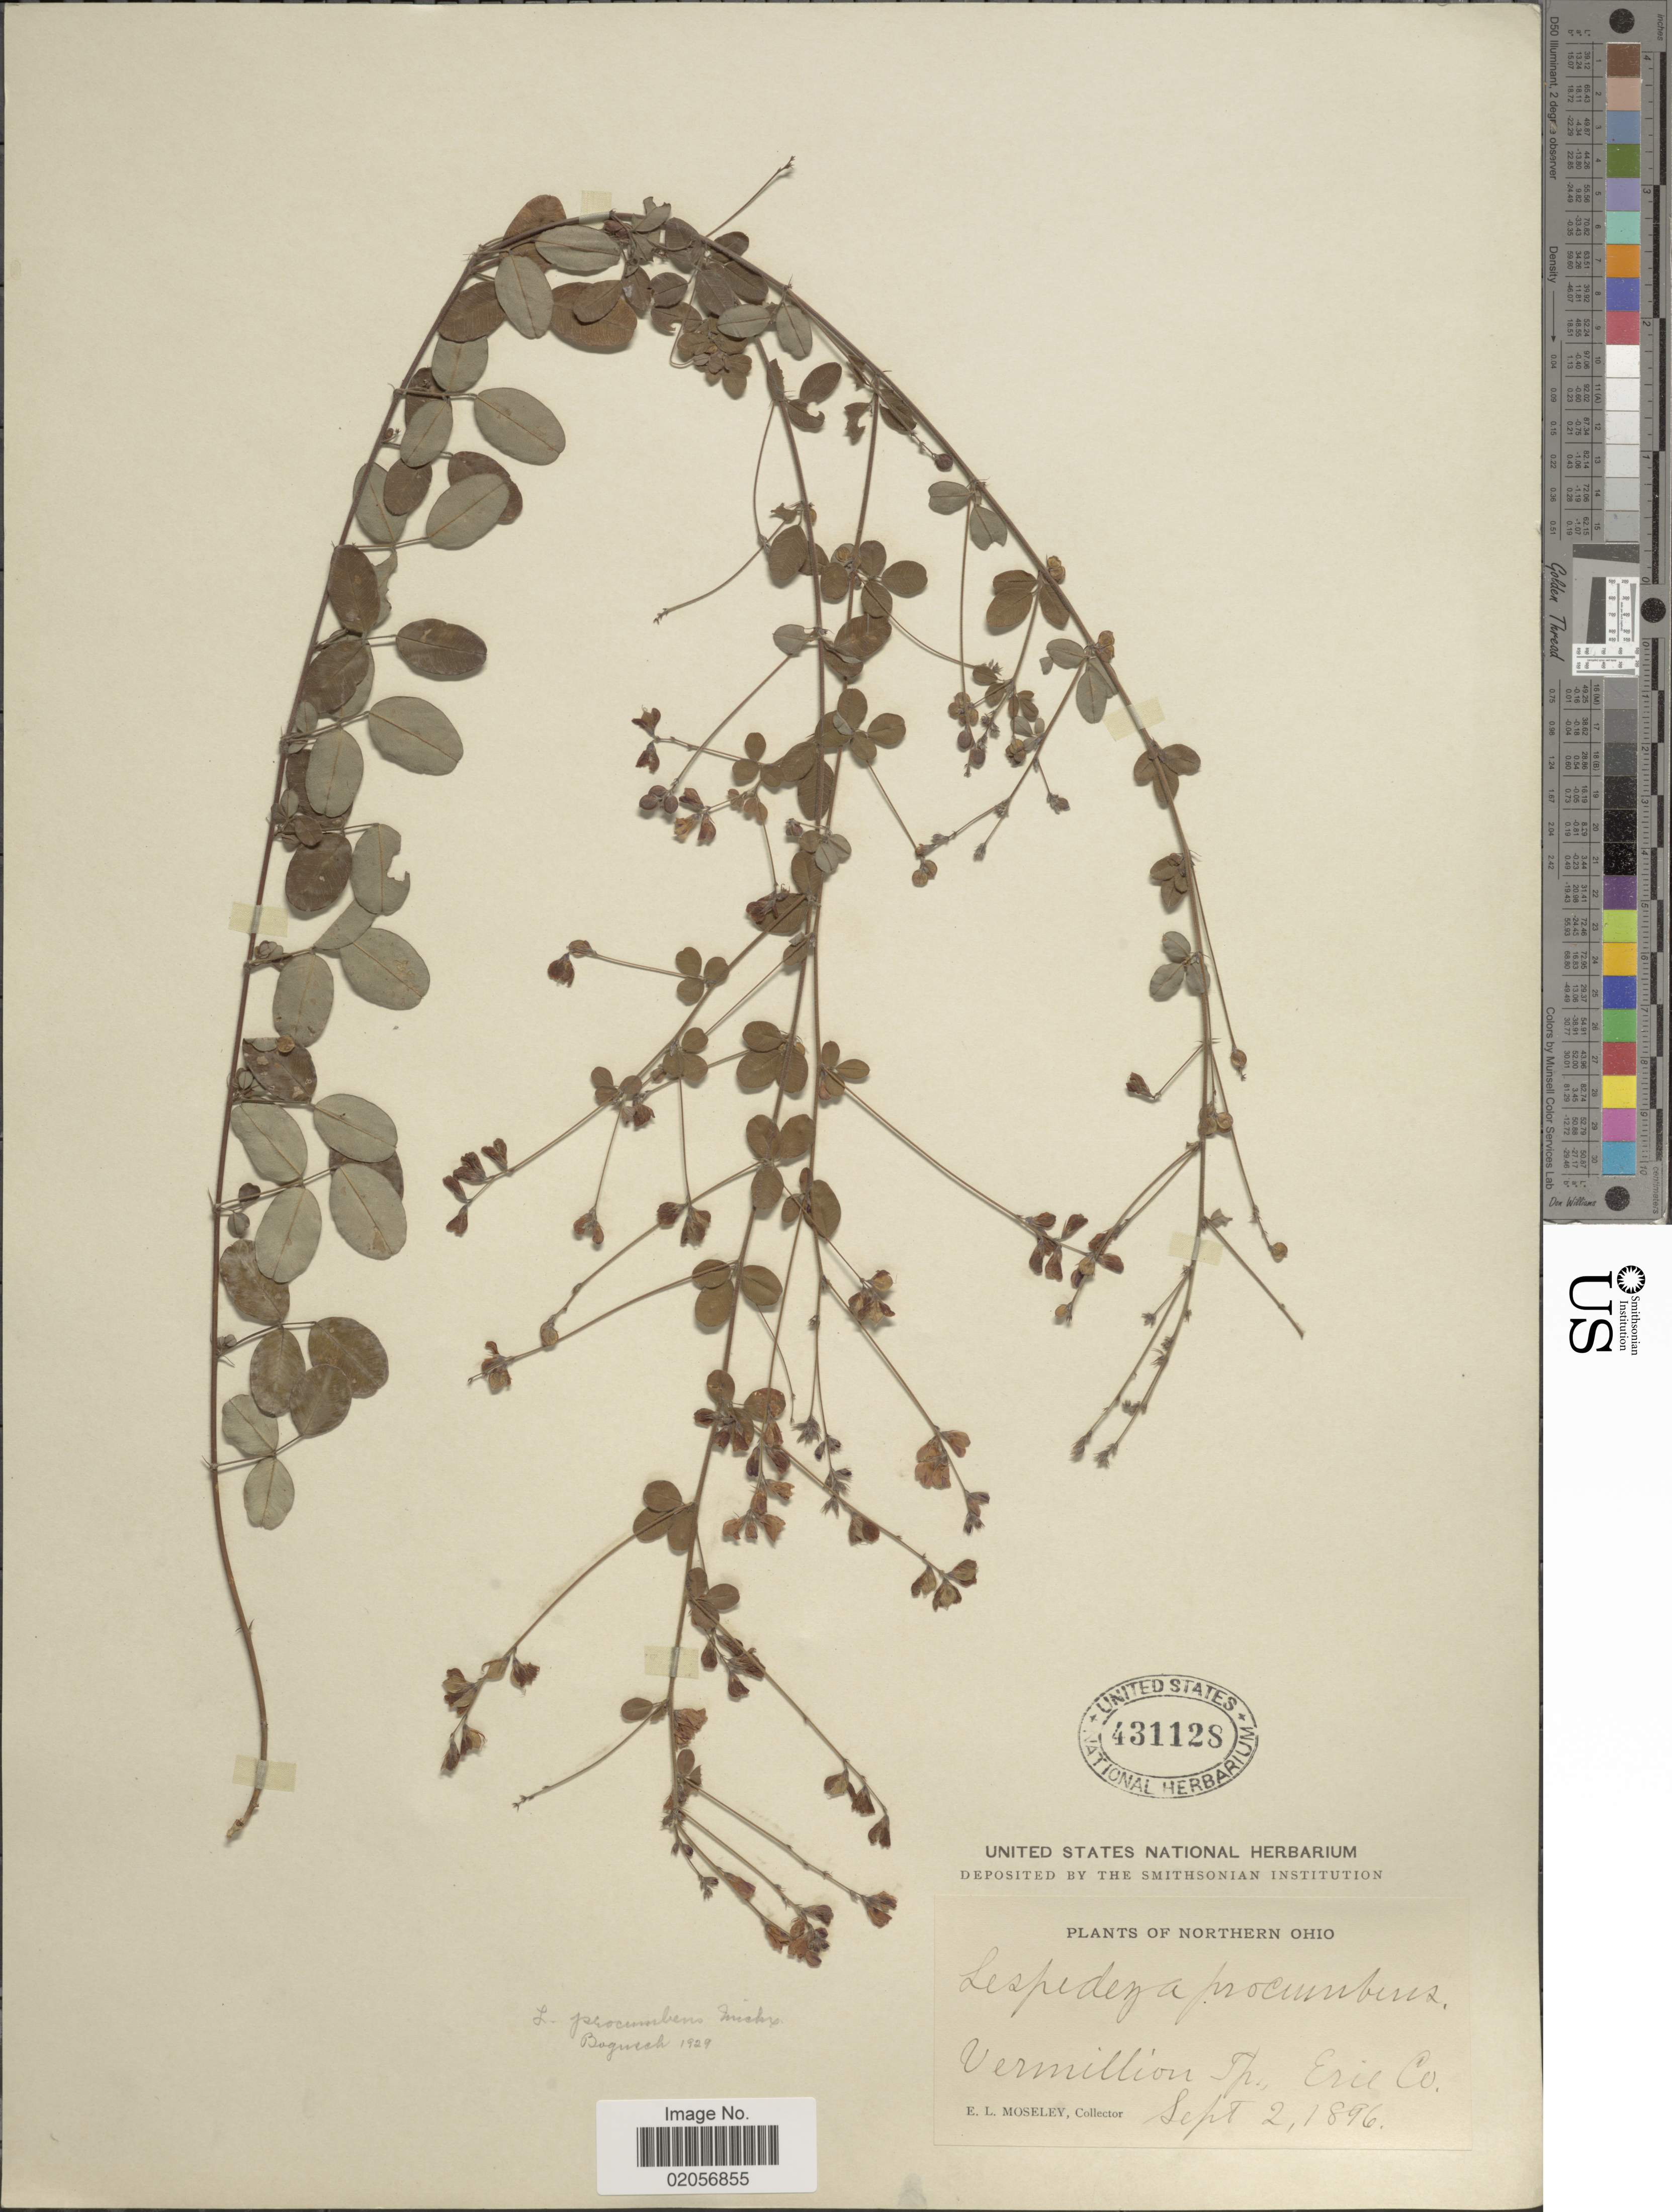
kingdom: Plantae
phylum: Tracheophyta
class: Magnoliopsida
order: Fabales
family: Fabaceae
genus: Lespedeza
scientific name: Lespedeza procumbens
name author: Michx.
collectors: E. Moseley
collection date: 1896-09-02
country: United States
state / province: Ohio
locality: Northern Ohio. Vermillion Tp., Erie Co.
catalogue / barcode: US 431128